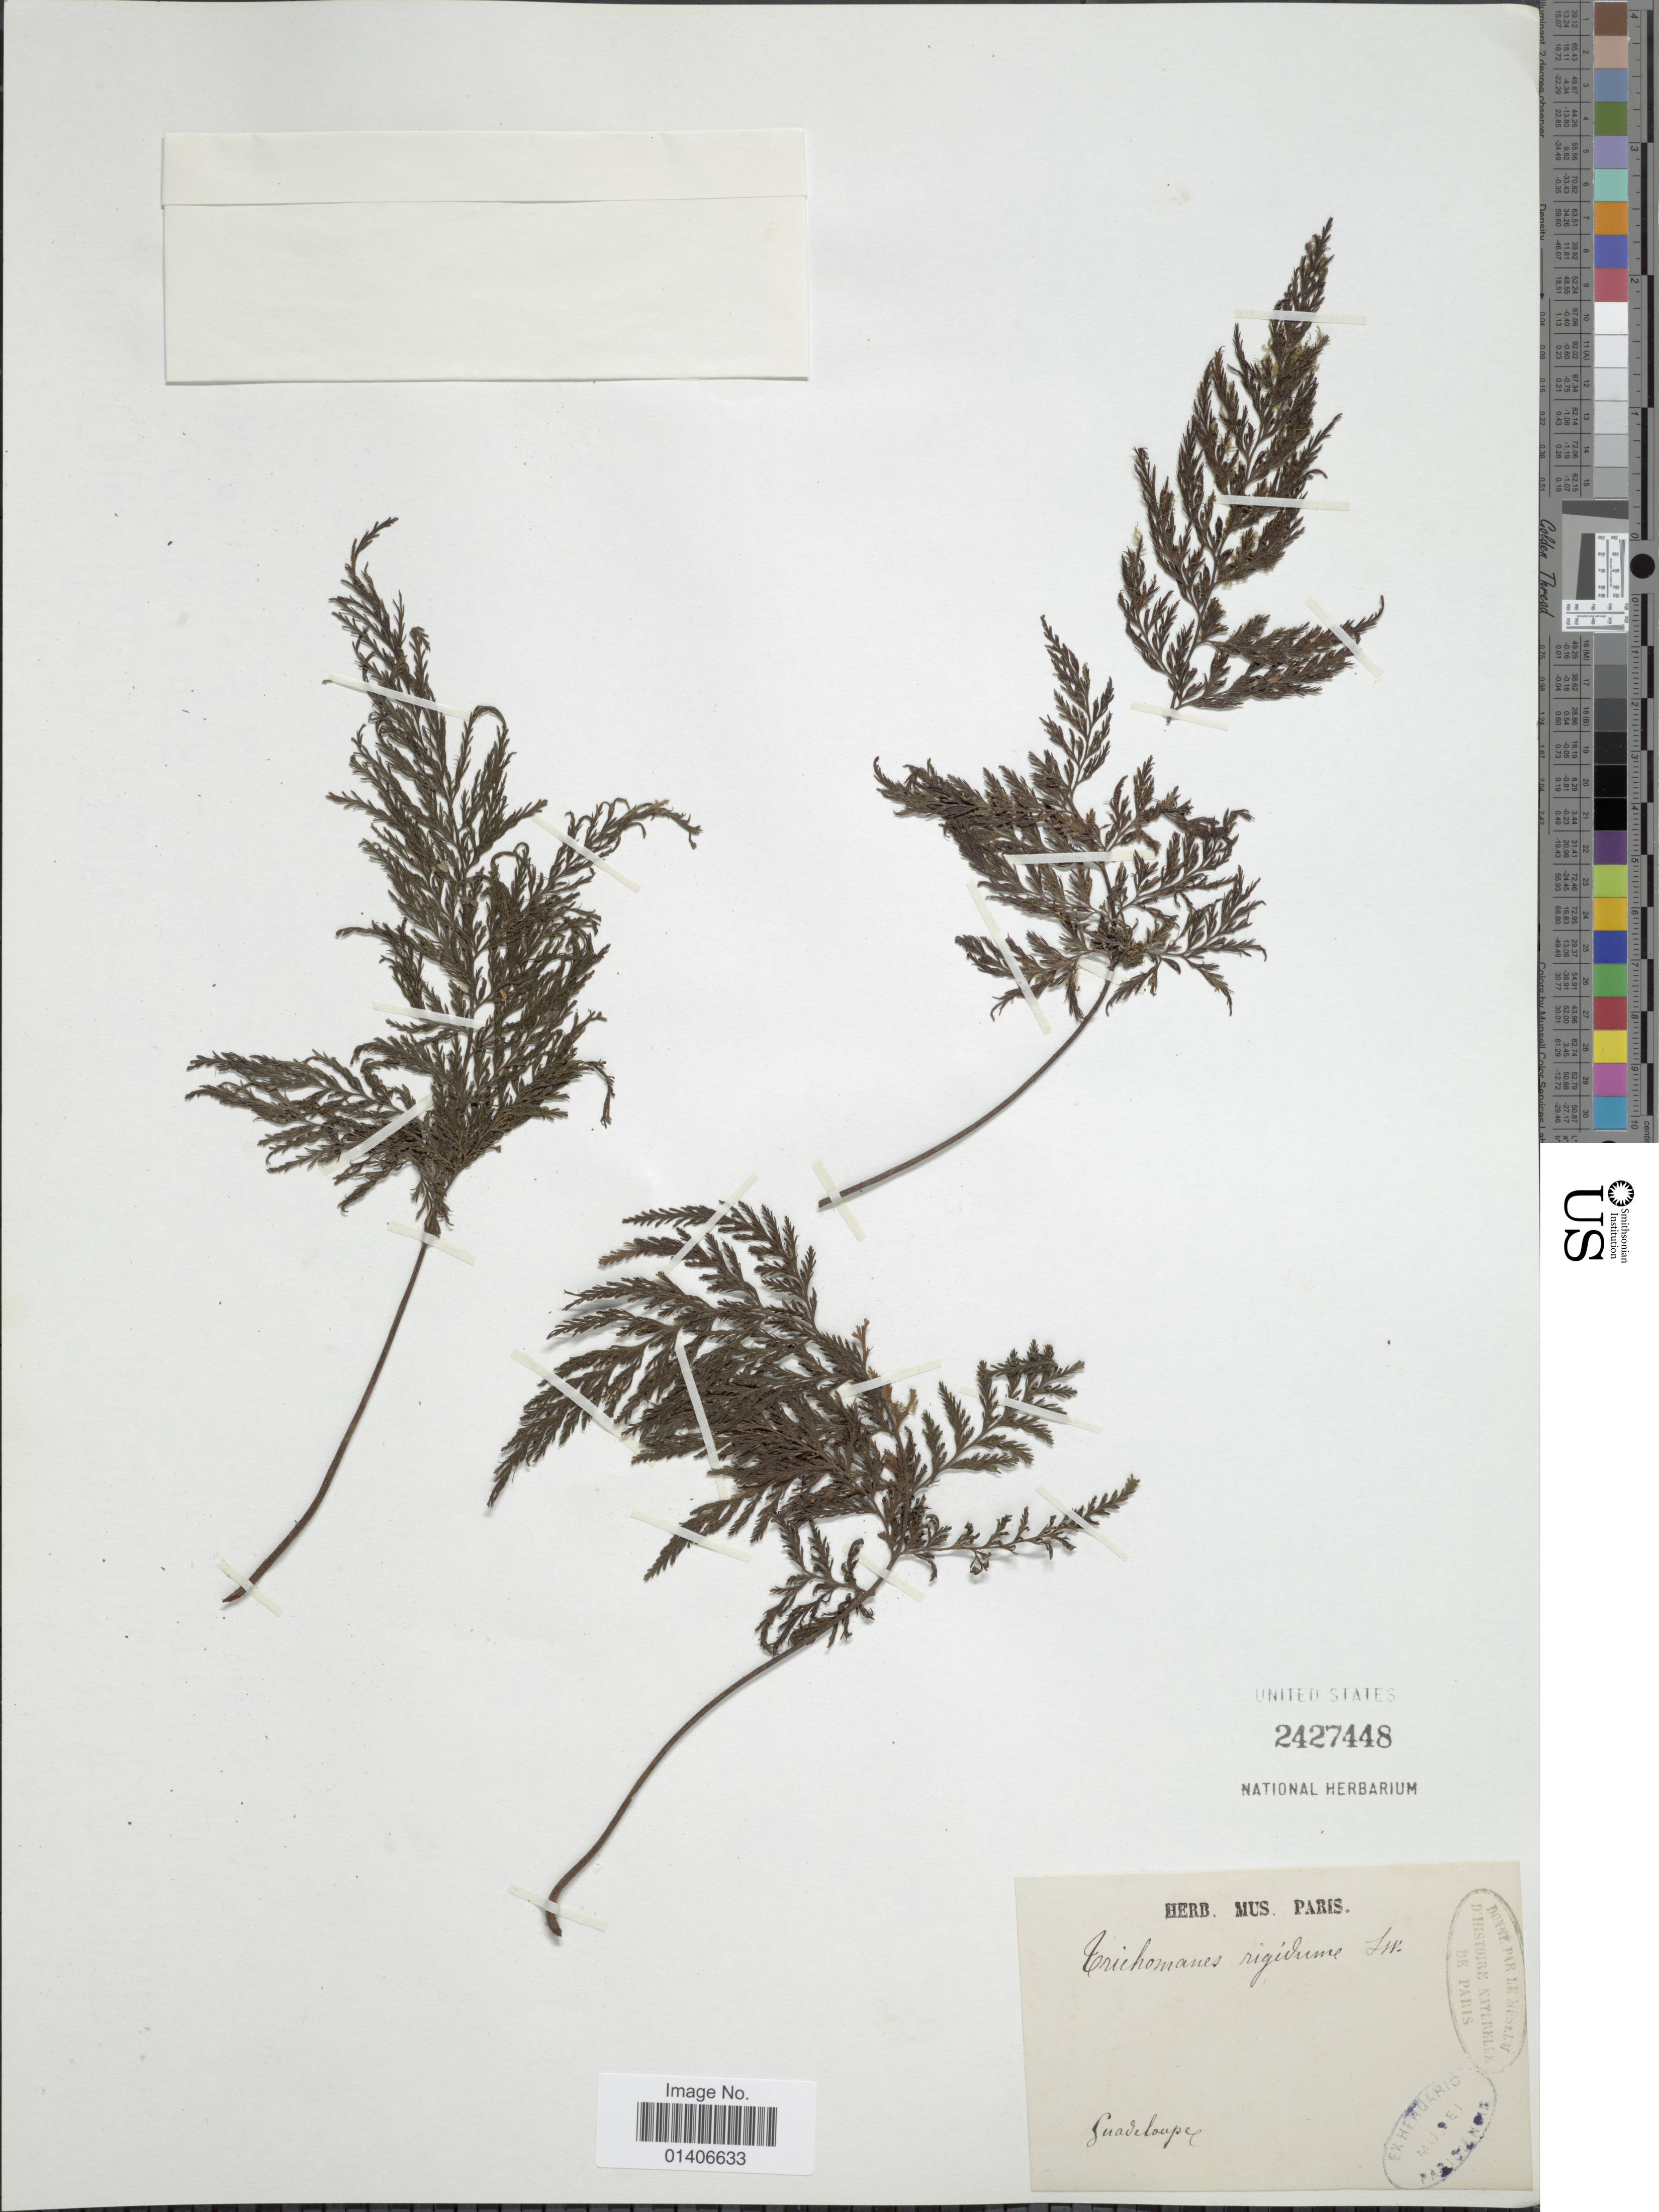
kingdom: Plantae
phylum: Tracheophyta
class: Polypodiopsida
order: Hymenophyllales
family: Hymenophyllaceae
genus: Abrodictyum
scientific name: Abrodictyum rigidum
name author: (Sw.) Ebihara & Dubuisson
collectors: ex herb. Mus. Paris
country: Guadeloupe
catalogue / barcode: US 2427448